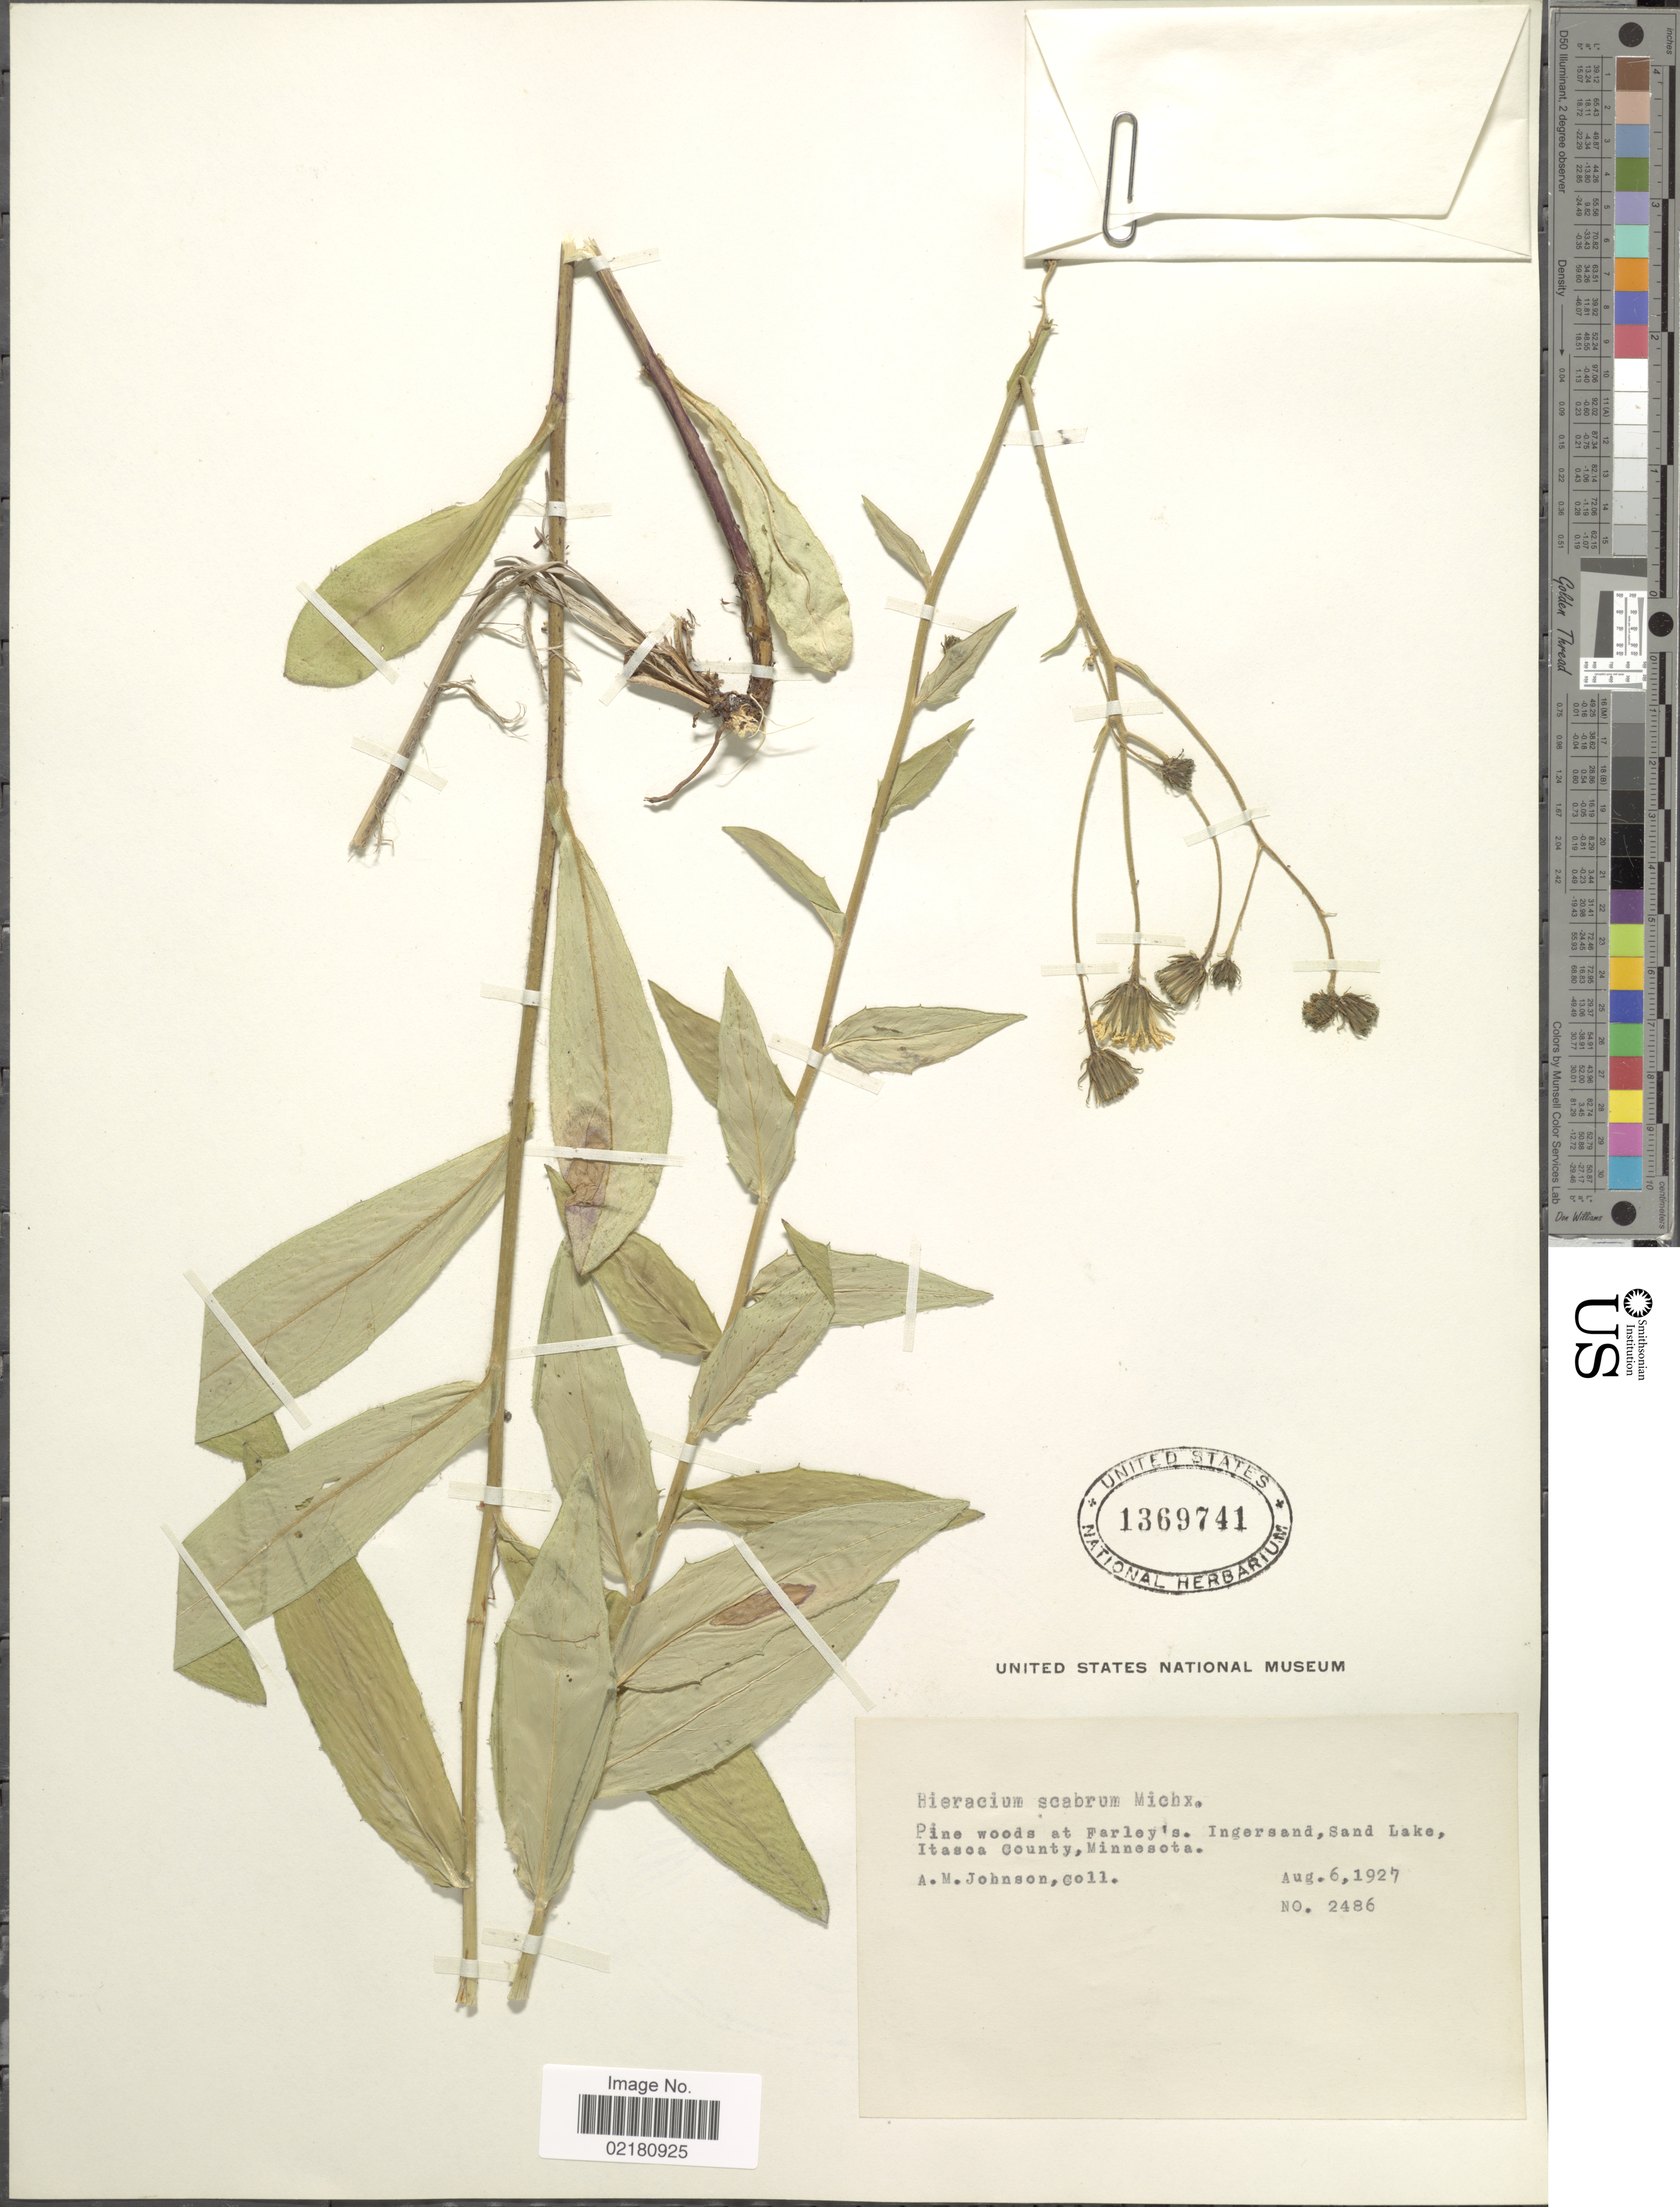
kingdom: Plantae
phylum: Tracheophyta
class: Magnoliopsida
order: Asterales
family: Asteraceae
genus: Pilosella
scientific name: Pilosella verruculata subsp. verruculata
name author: (Link) Soják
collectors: A. M. Johnson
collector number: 2486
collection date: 1927-08-06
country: United States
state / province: Minnesota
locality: Pine woods at Farley's. Ingersand, Sand Lake, Itasoa County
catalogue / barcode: US 1369741